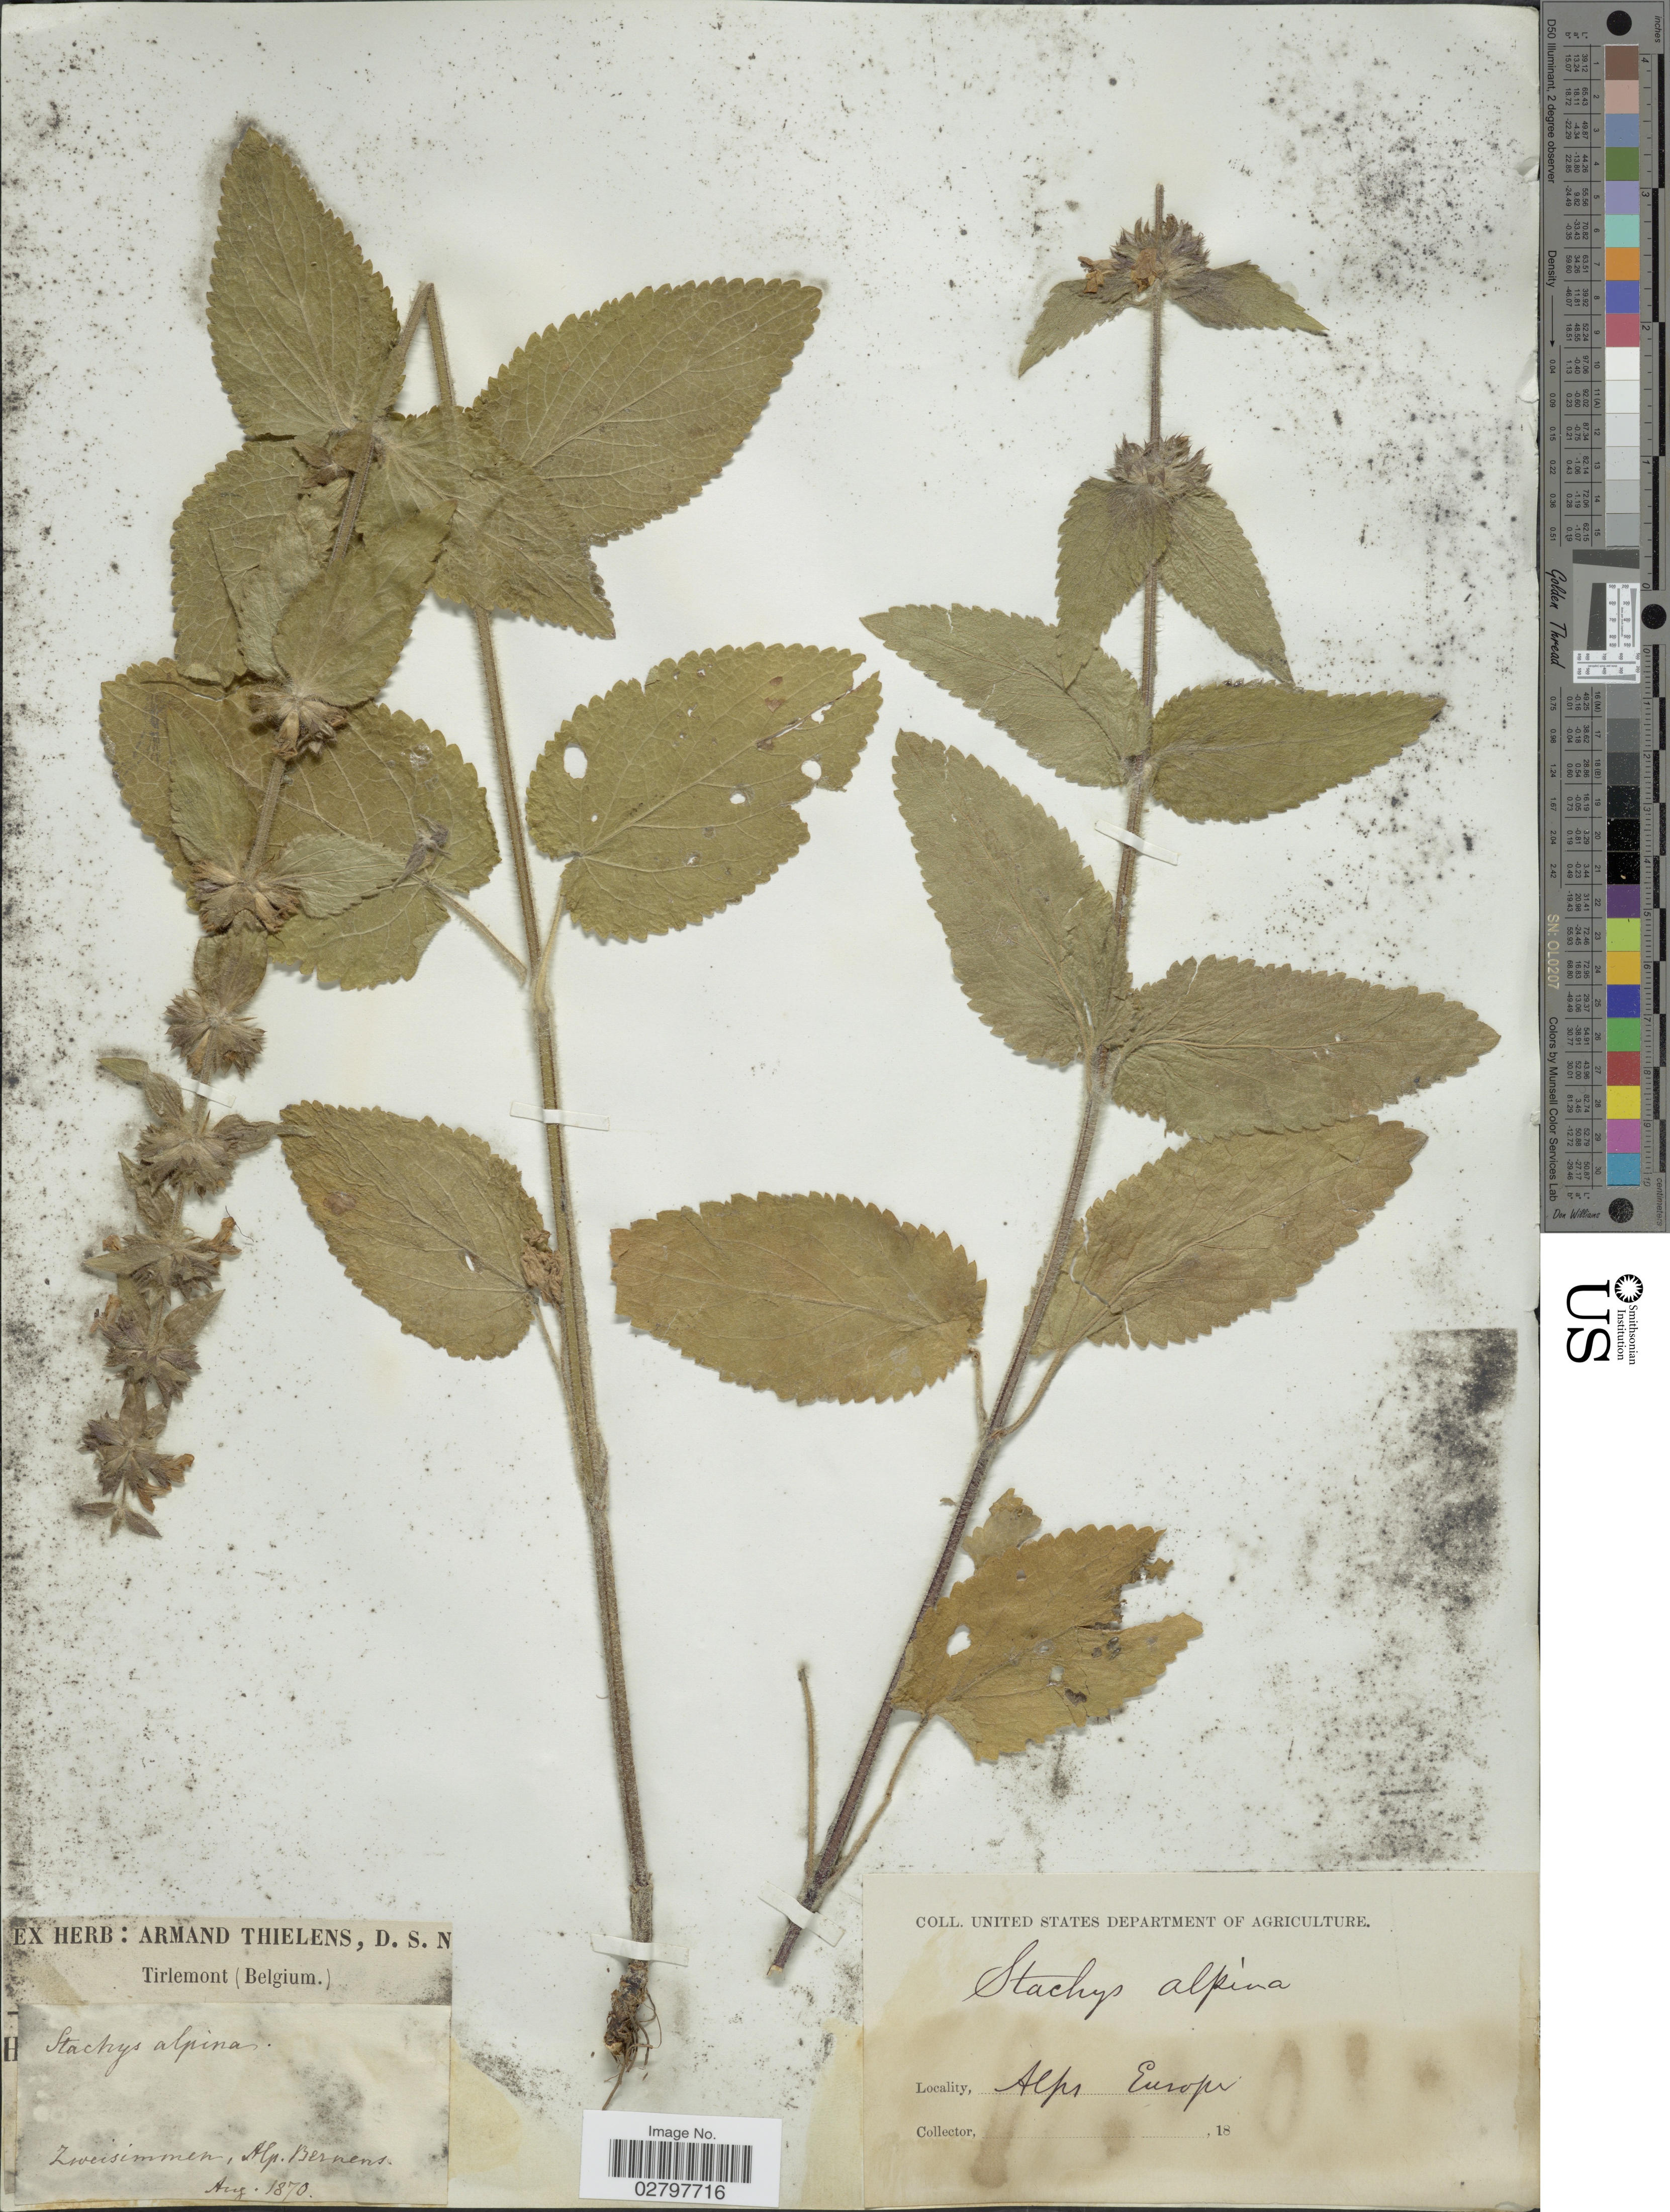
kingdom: Plantae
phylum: Tracheophyta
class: Magnoliopsida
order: Lamiales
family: Lamiaceae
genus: Stachys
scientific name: Stachys alpina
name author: L.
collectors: ex herb. Armand Thielens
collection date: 1870-08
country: Switzerland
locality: Zweisimmen, Alp. Bernens